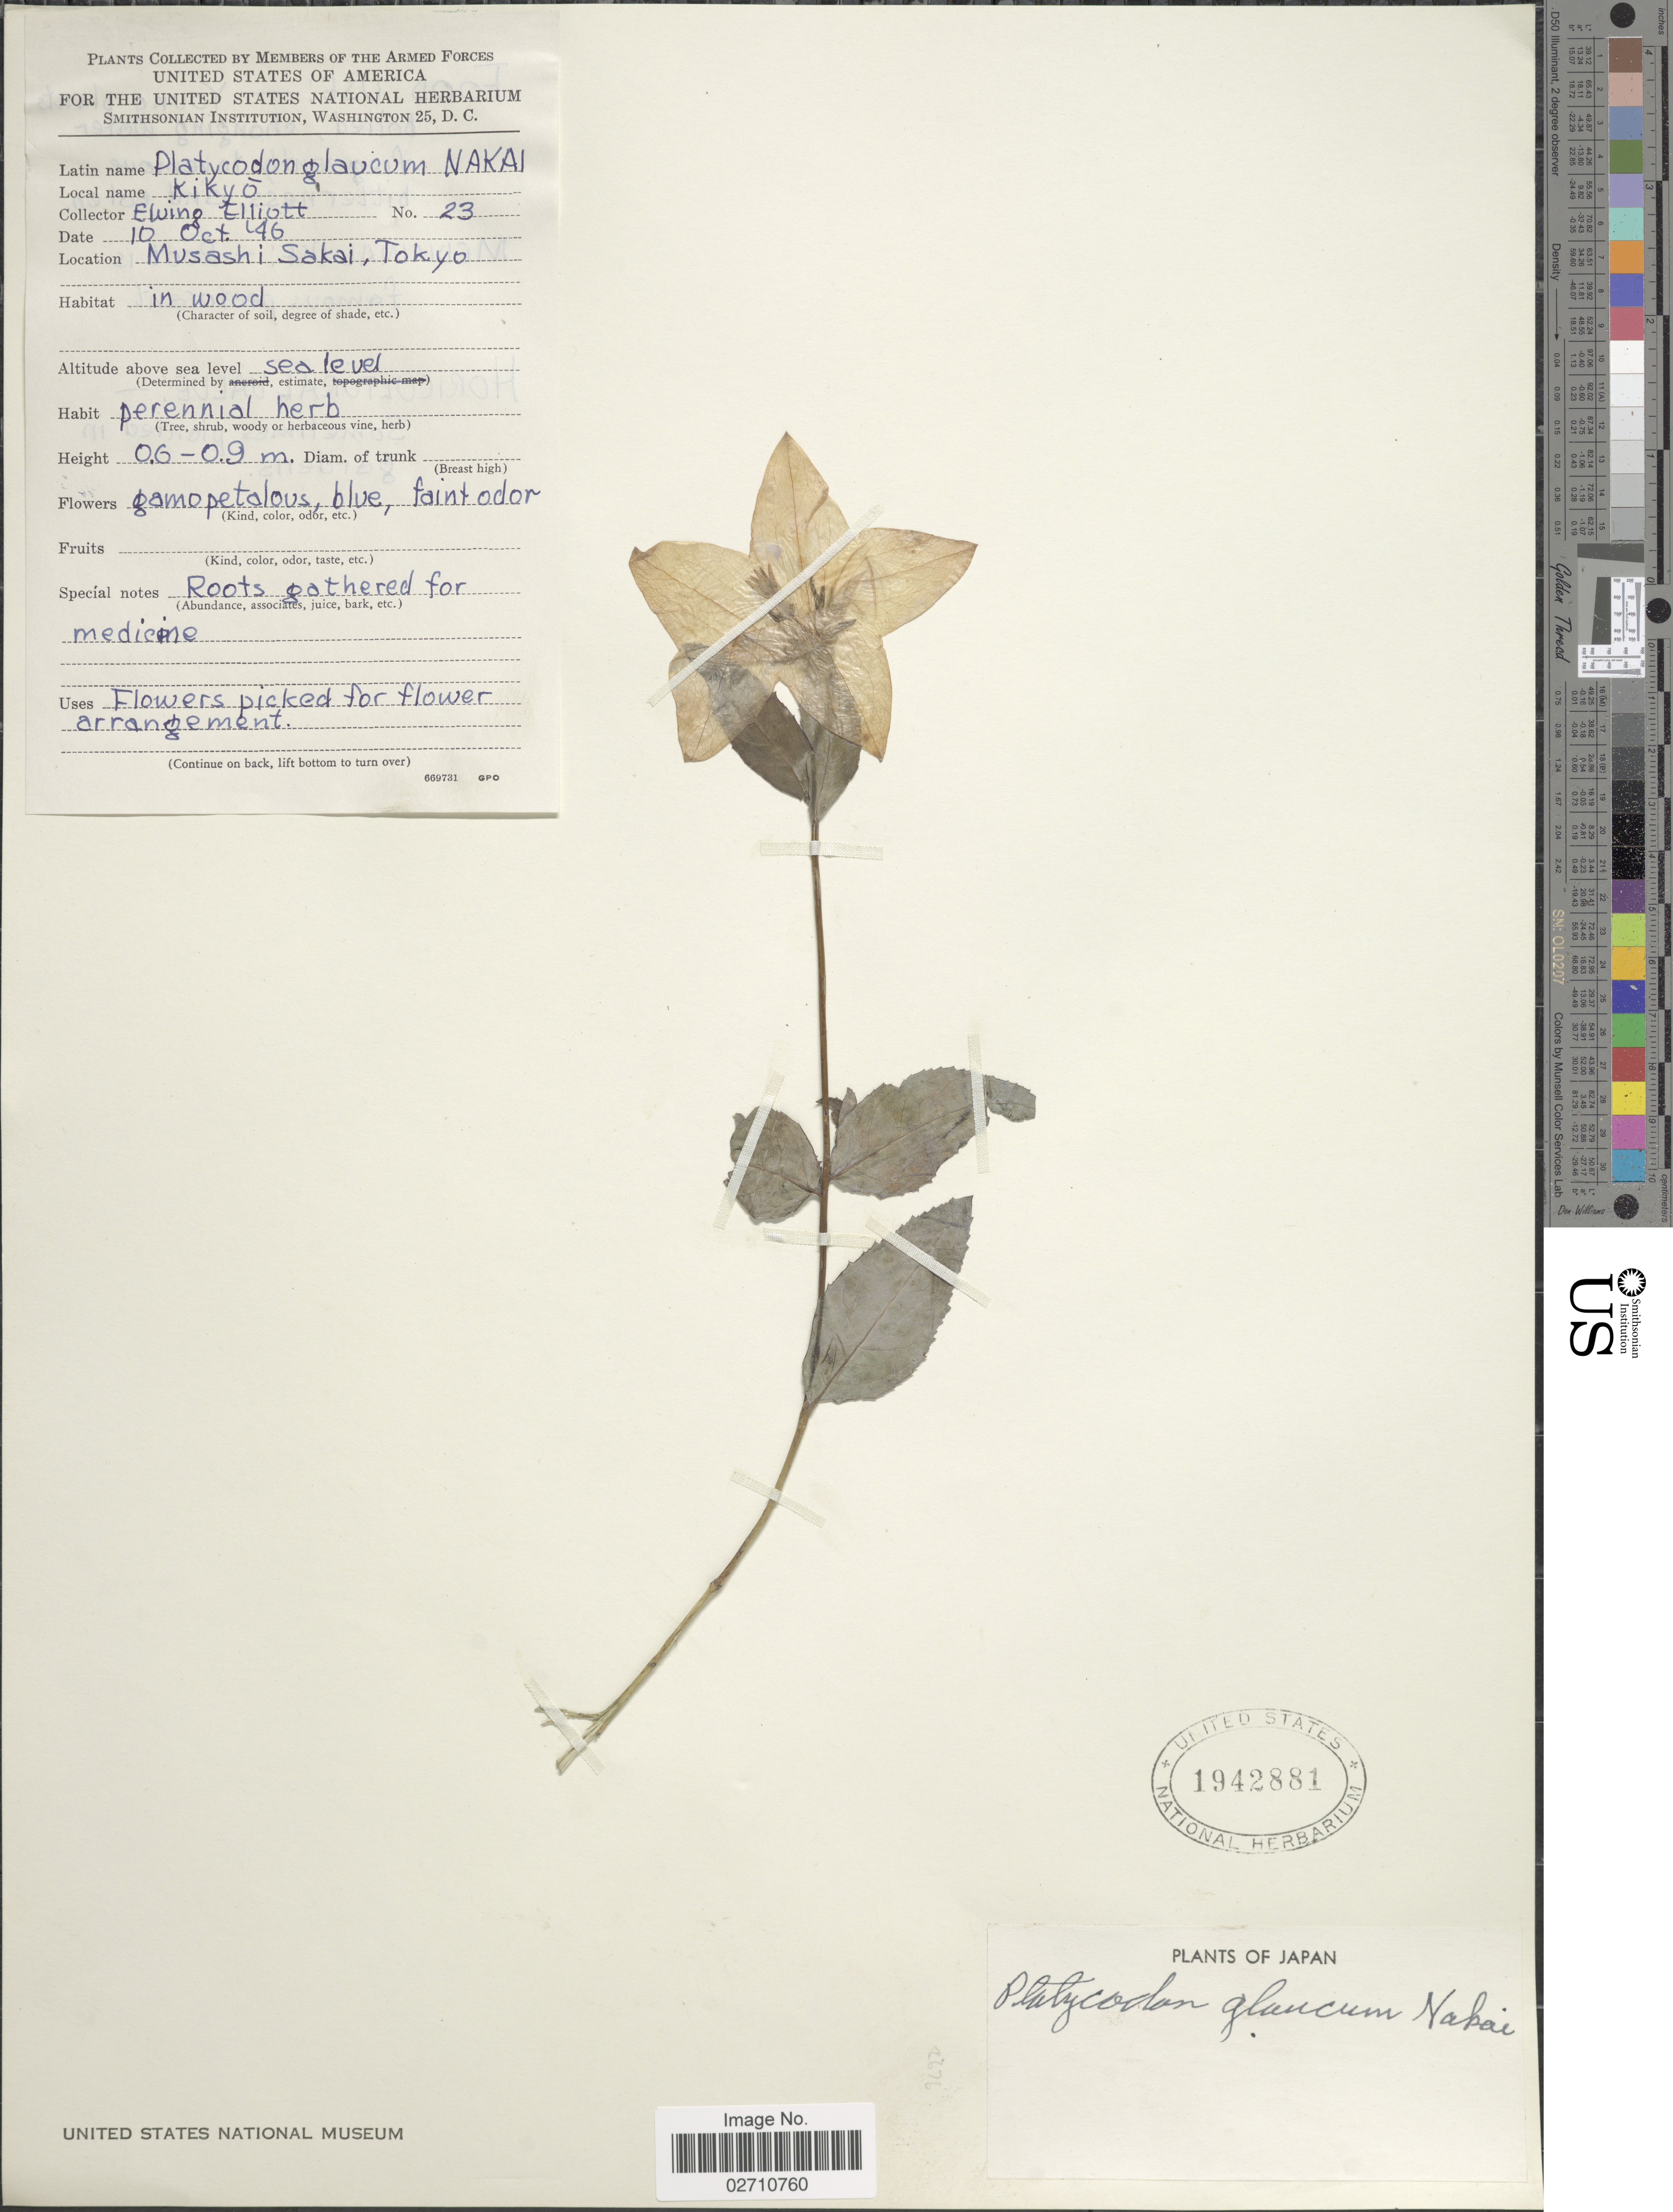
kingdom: Plantae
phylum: Tracheophyta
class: Magnoliopsida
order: Asterales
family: Campanulaceae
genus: Platycodon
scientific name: Platycodon grandiflorus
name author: (Jacq.) A. DC.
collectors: E. Elliot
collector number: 23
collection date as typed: Transcribed d/m/y: 10/10/46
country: Japan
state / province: Tokyo, Federal City of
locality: Musashi Sakai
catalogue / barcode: US 1942881